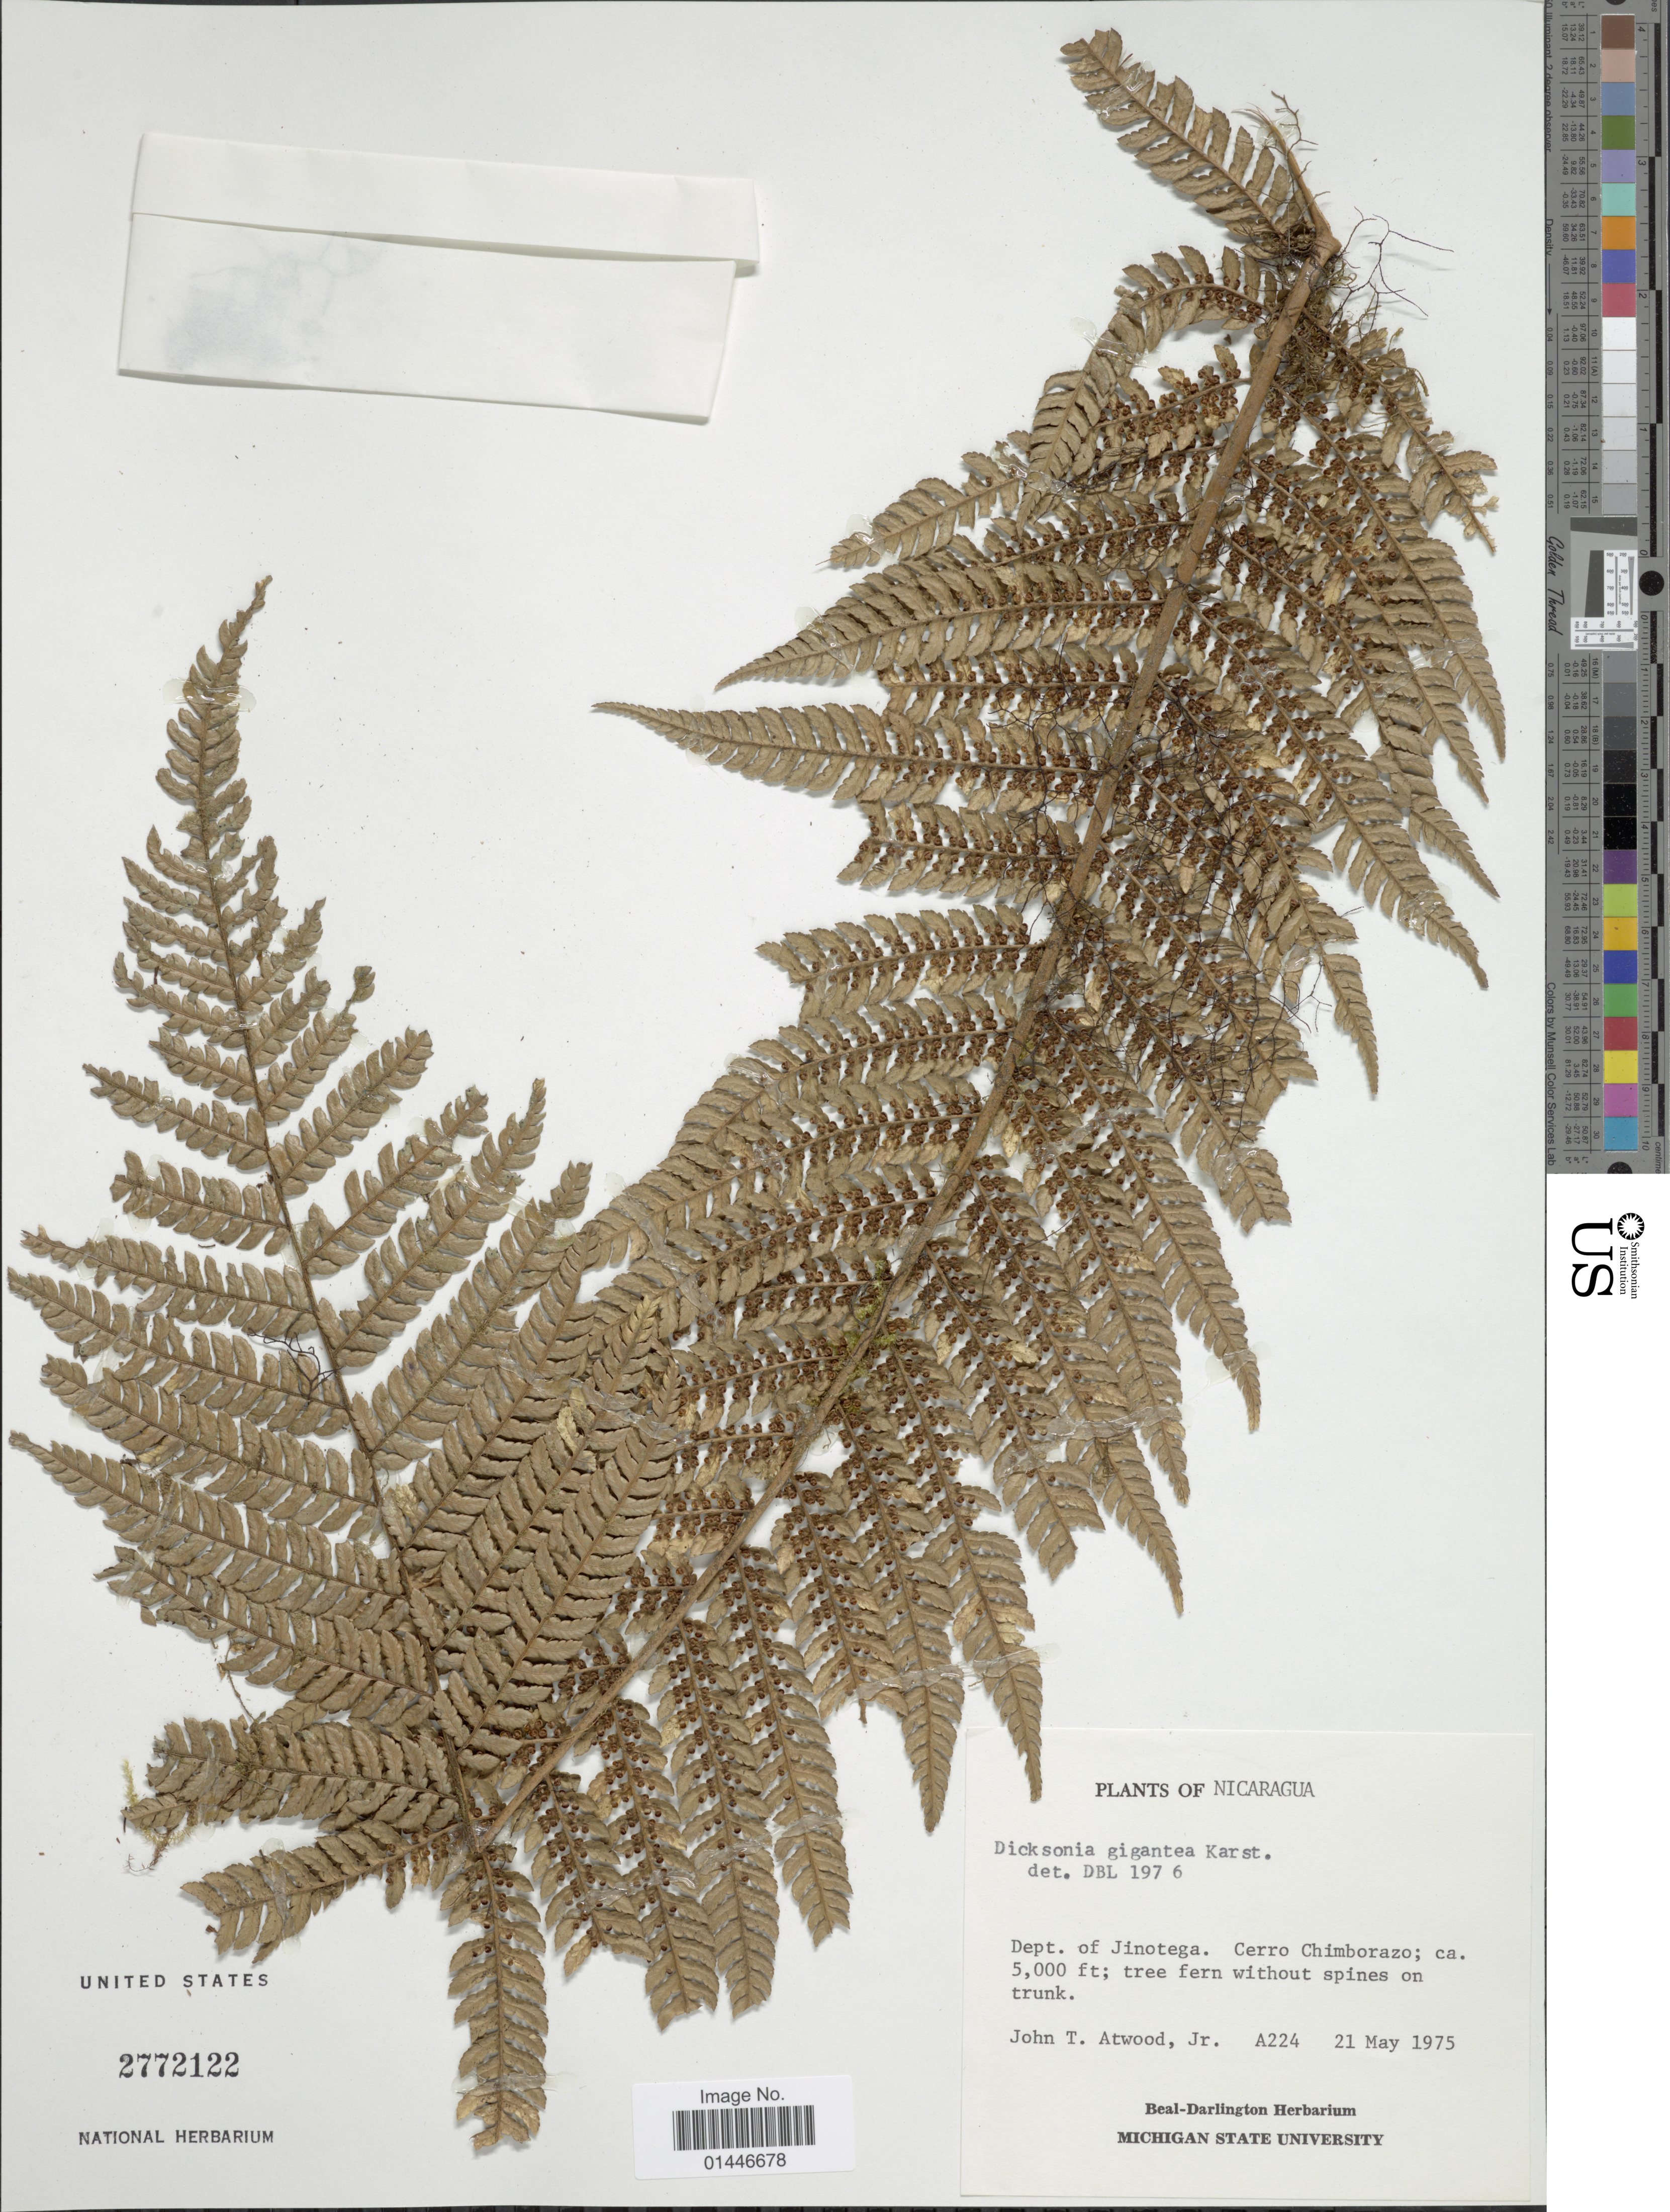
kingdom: Plantae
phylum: Tracheophyta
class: Polypodiopsida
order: Cyatheales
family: Dicksoniaceae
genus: Dicksonia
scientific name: Dicksonia gigantea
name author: H. Karst.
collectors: J. T. Atwood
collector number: A224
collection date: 1975-05-21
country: Nicaragua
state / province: Jinotega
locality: Cerro Chimborazo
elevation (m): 1524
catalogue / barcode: US 2772122